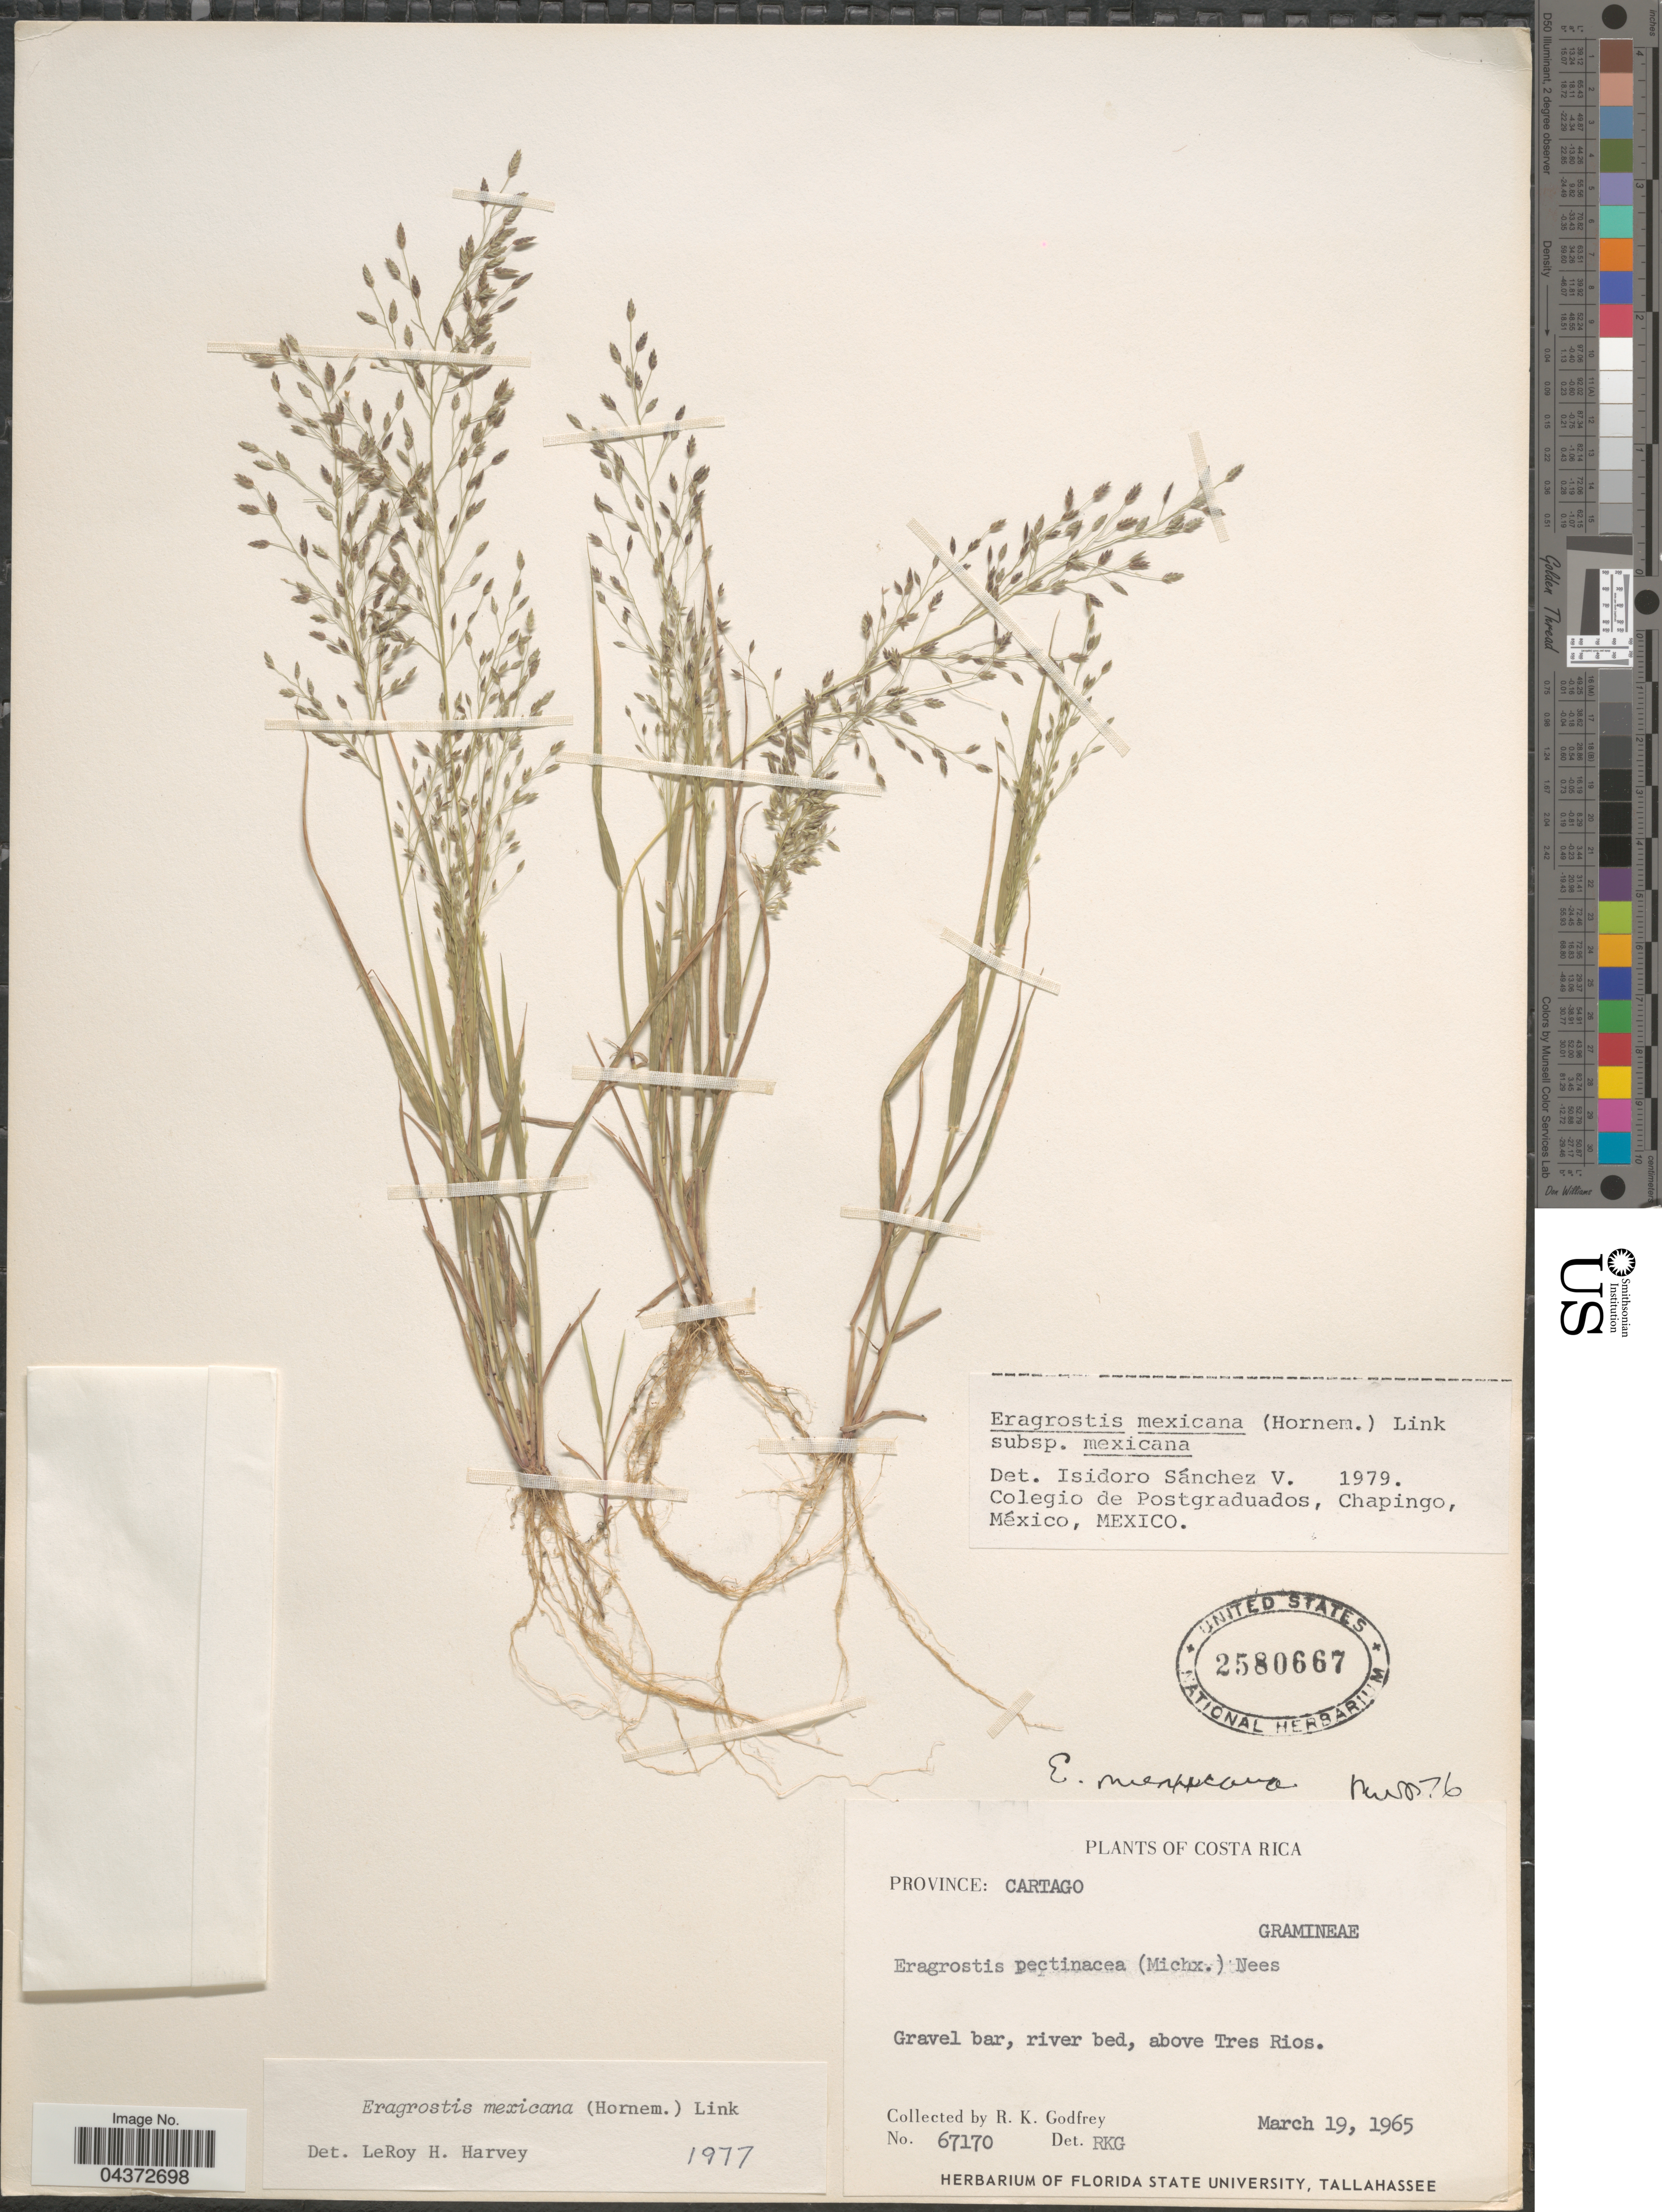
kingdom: Plantae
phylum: Tracheophyta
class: Liliopsida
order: Poales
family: Poaceae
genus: Eragrostis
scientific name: Eragrostis mexicana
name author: (Hornem.) Link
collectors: R. K. Godfrey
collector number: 67170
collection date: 1965-03-19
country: Costa Rica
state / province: Cartago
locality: Gravel bar, river bed, above Tres Rios.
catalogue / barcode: US 2580667